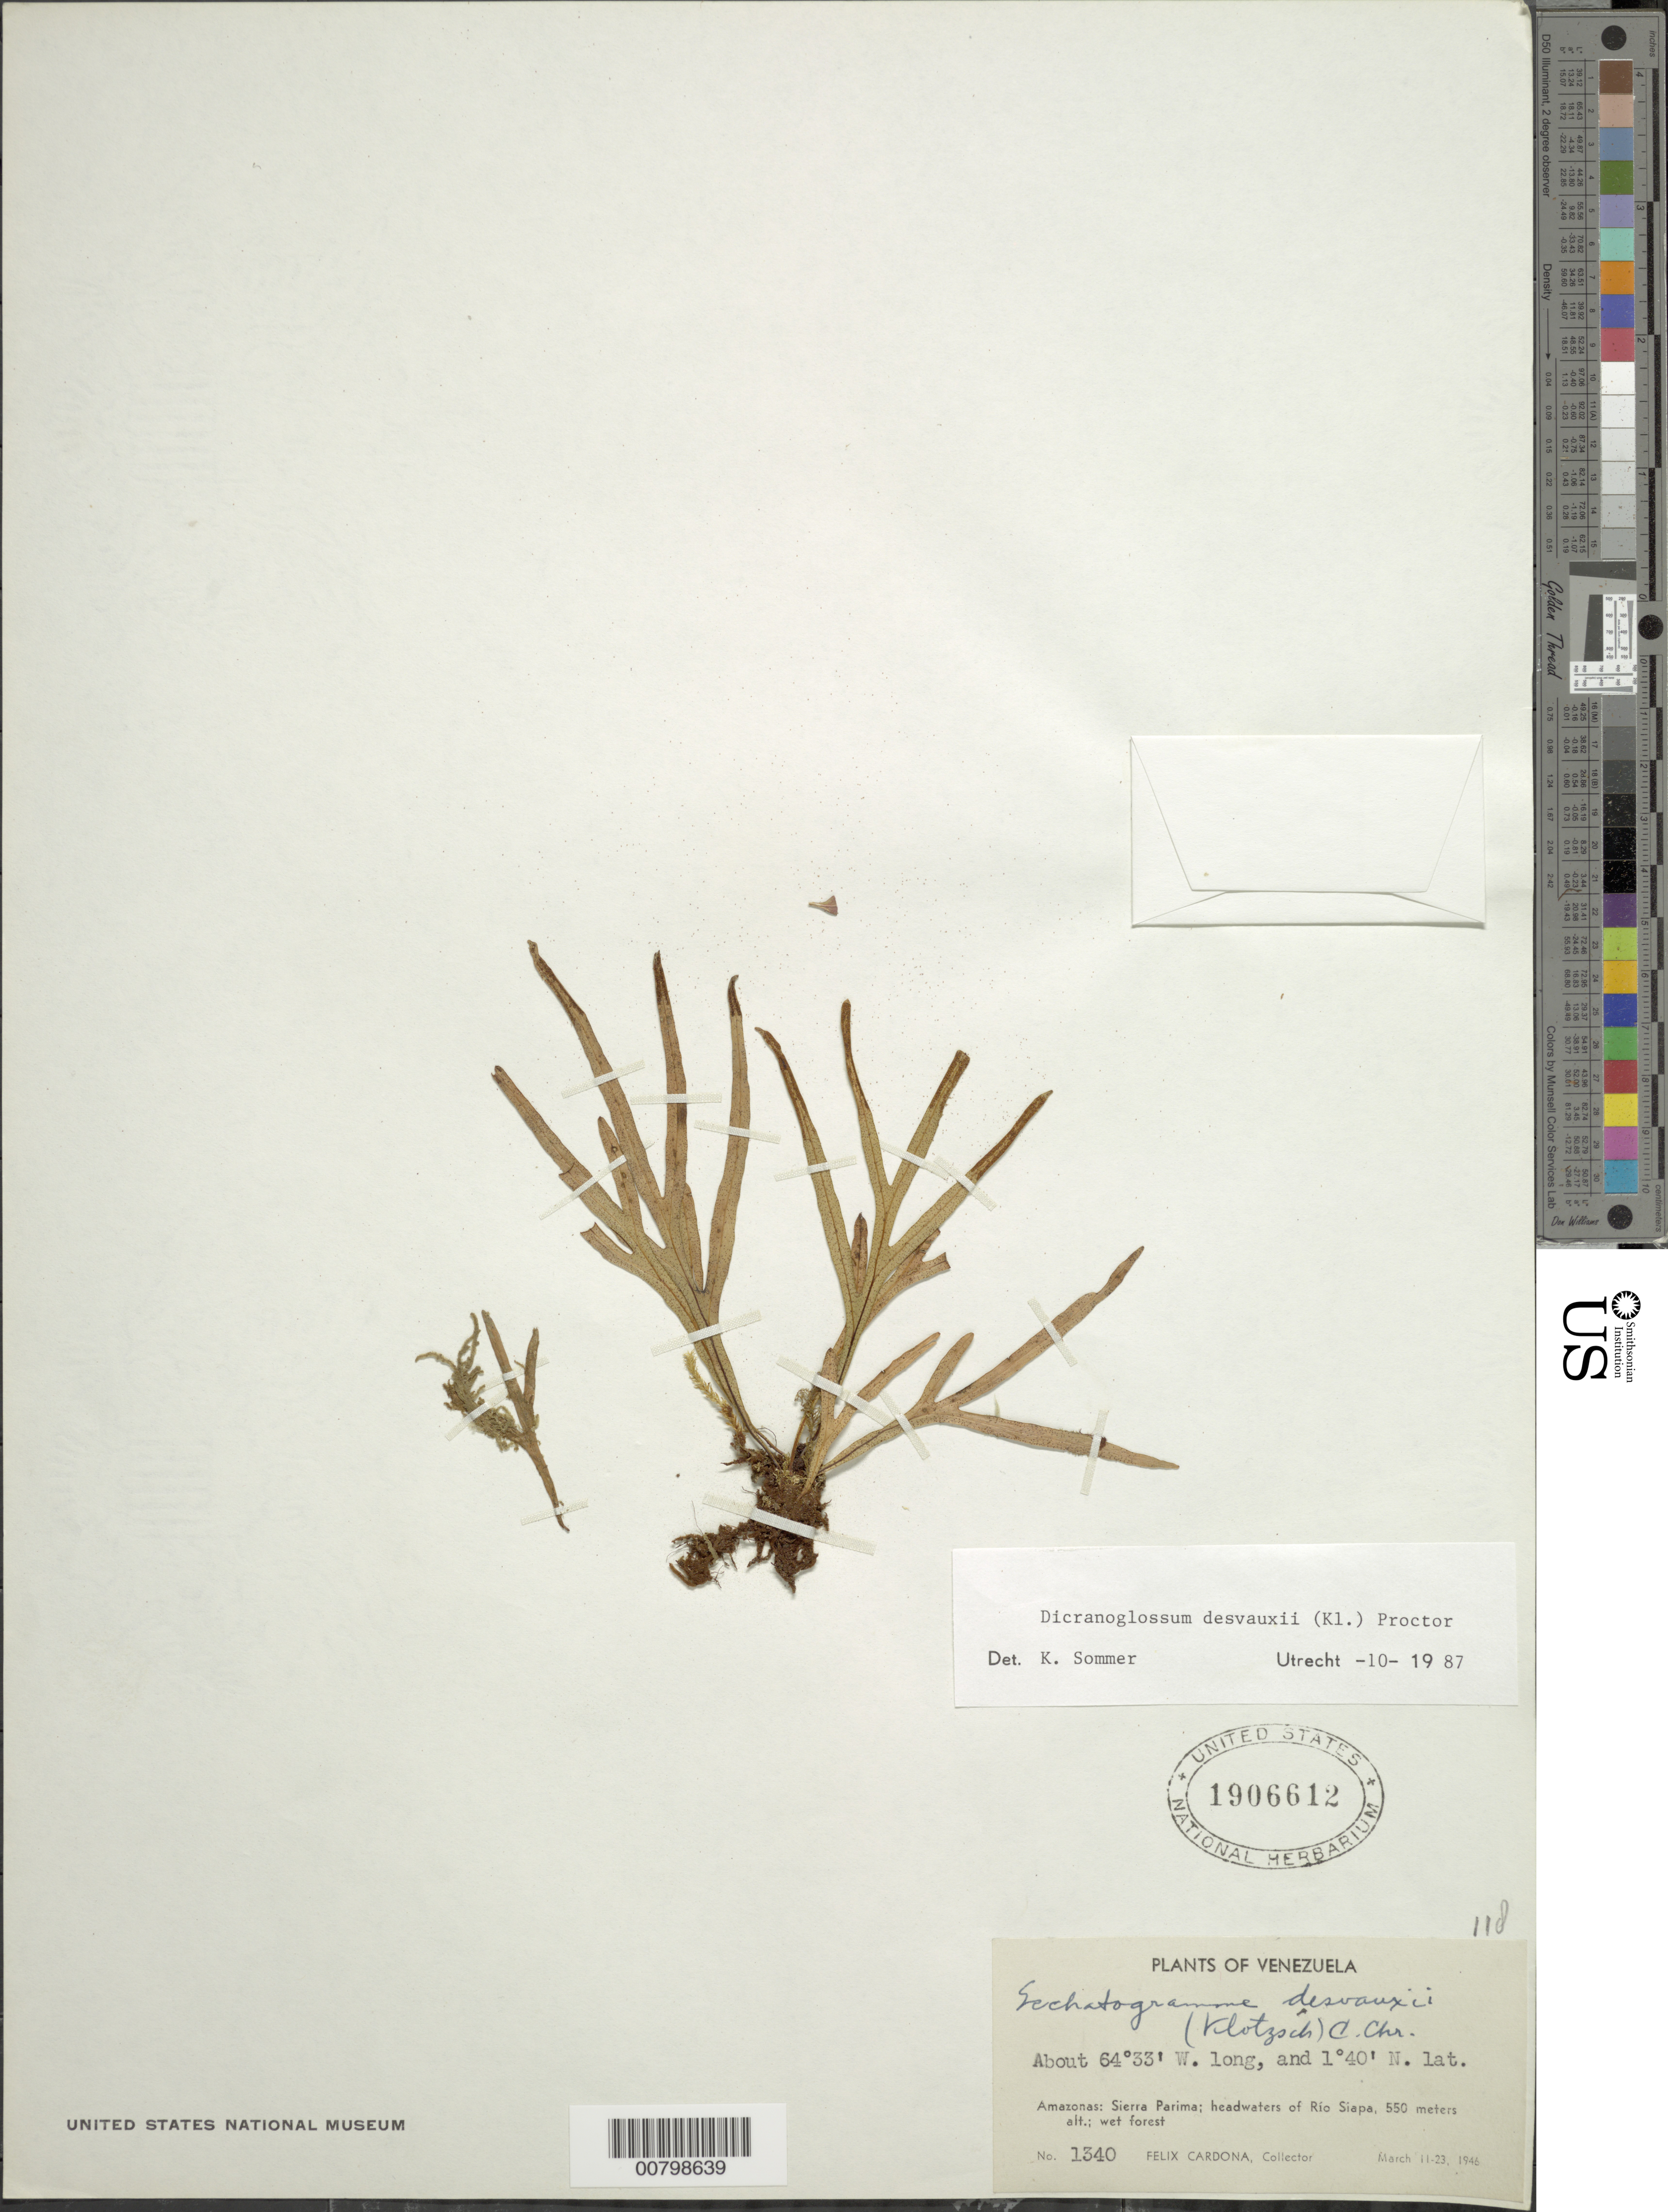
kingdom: Plantae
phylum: Tracheophyta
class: Polypodiopsida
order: Polypodiales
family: Polypodiaceae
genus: Pleopeltis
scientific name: Pleopeltis desvauxii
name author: (Klotzsch) Salino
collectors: F. Cardona Puig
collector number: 1340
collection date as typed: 11-Mar-46 to 23-Mar-46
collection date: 1946-03-11/1946-03-23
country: Venezuela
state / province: Amazonas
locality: Sierra Parima, headwaters of Río Siapa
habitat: Wet forest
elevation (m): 550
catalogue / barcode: US 1906612